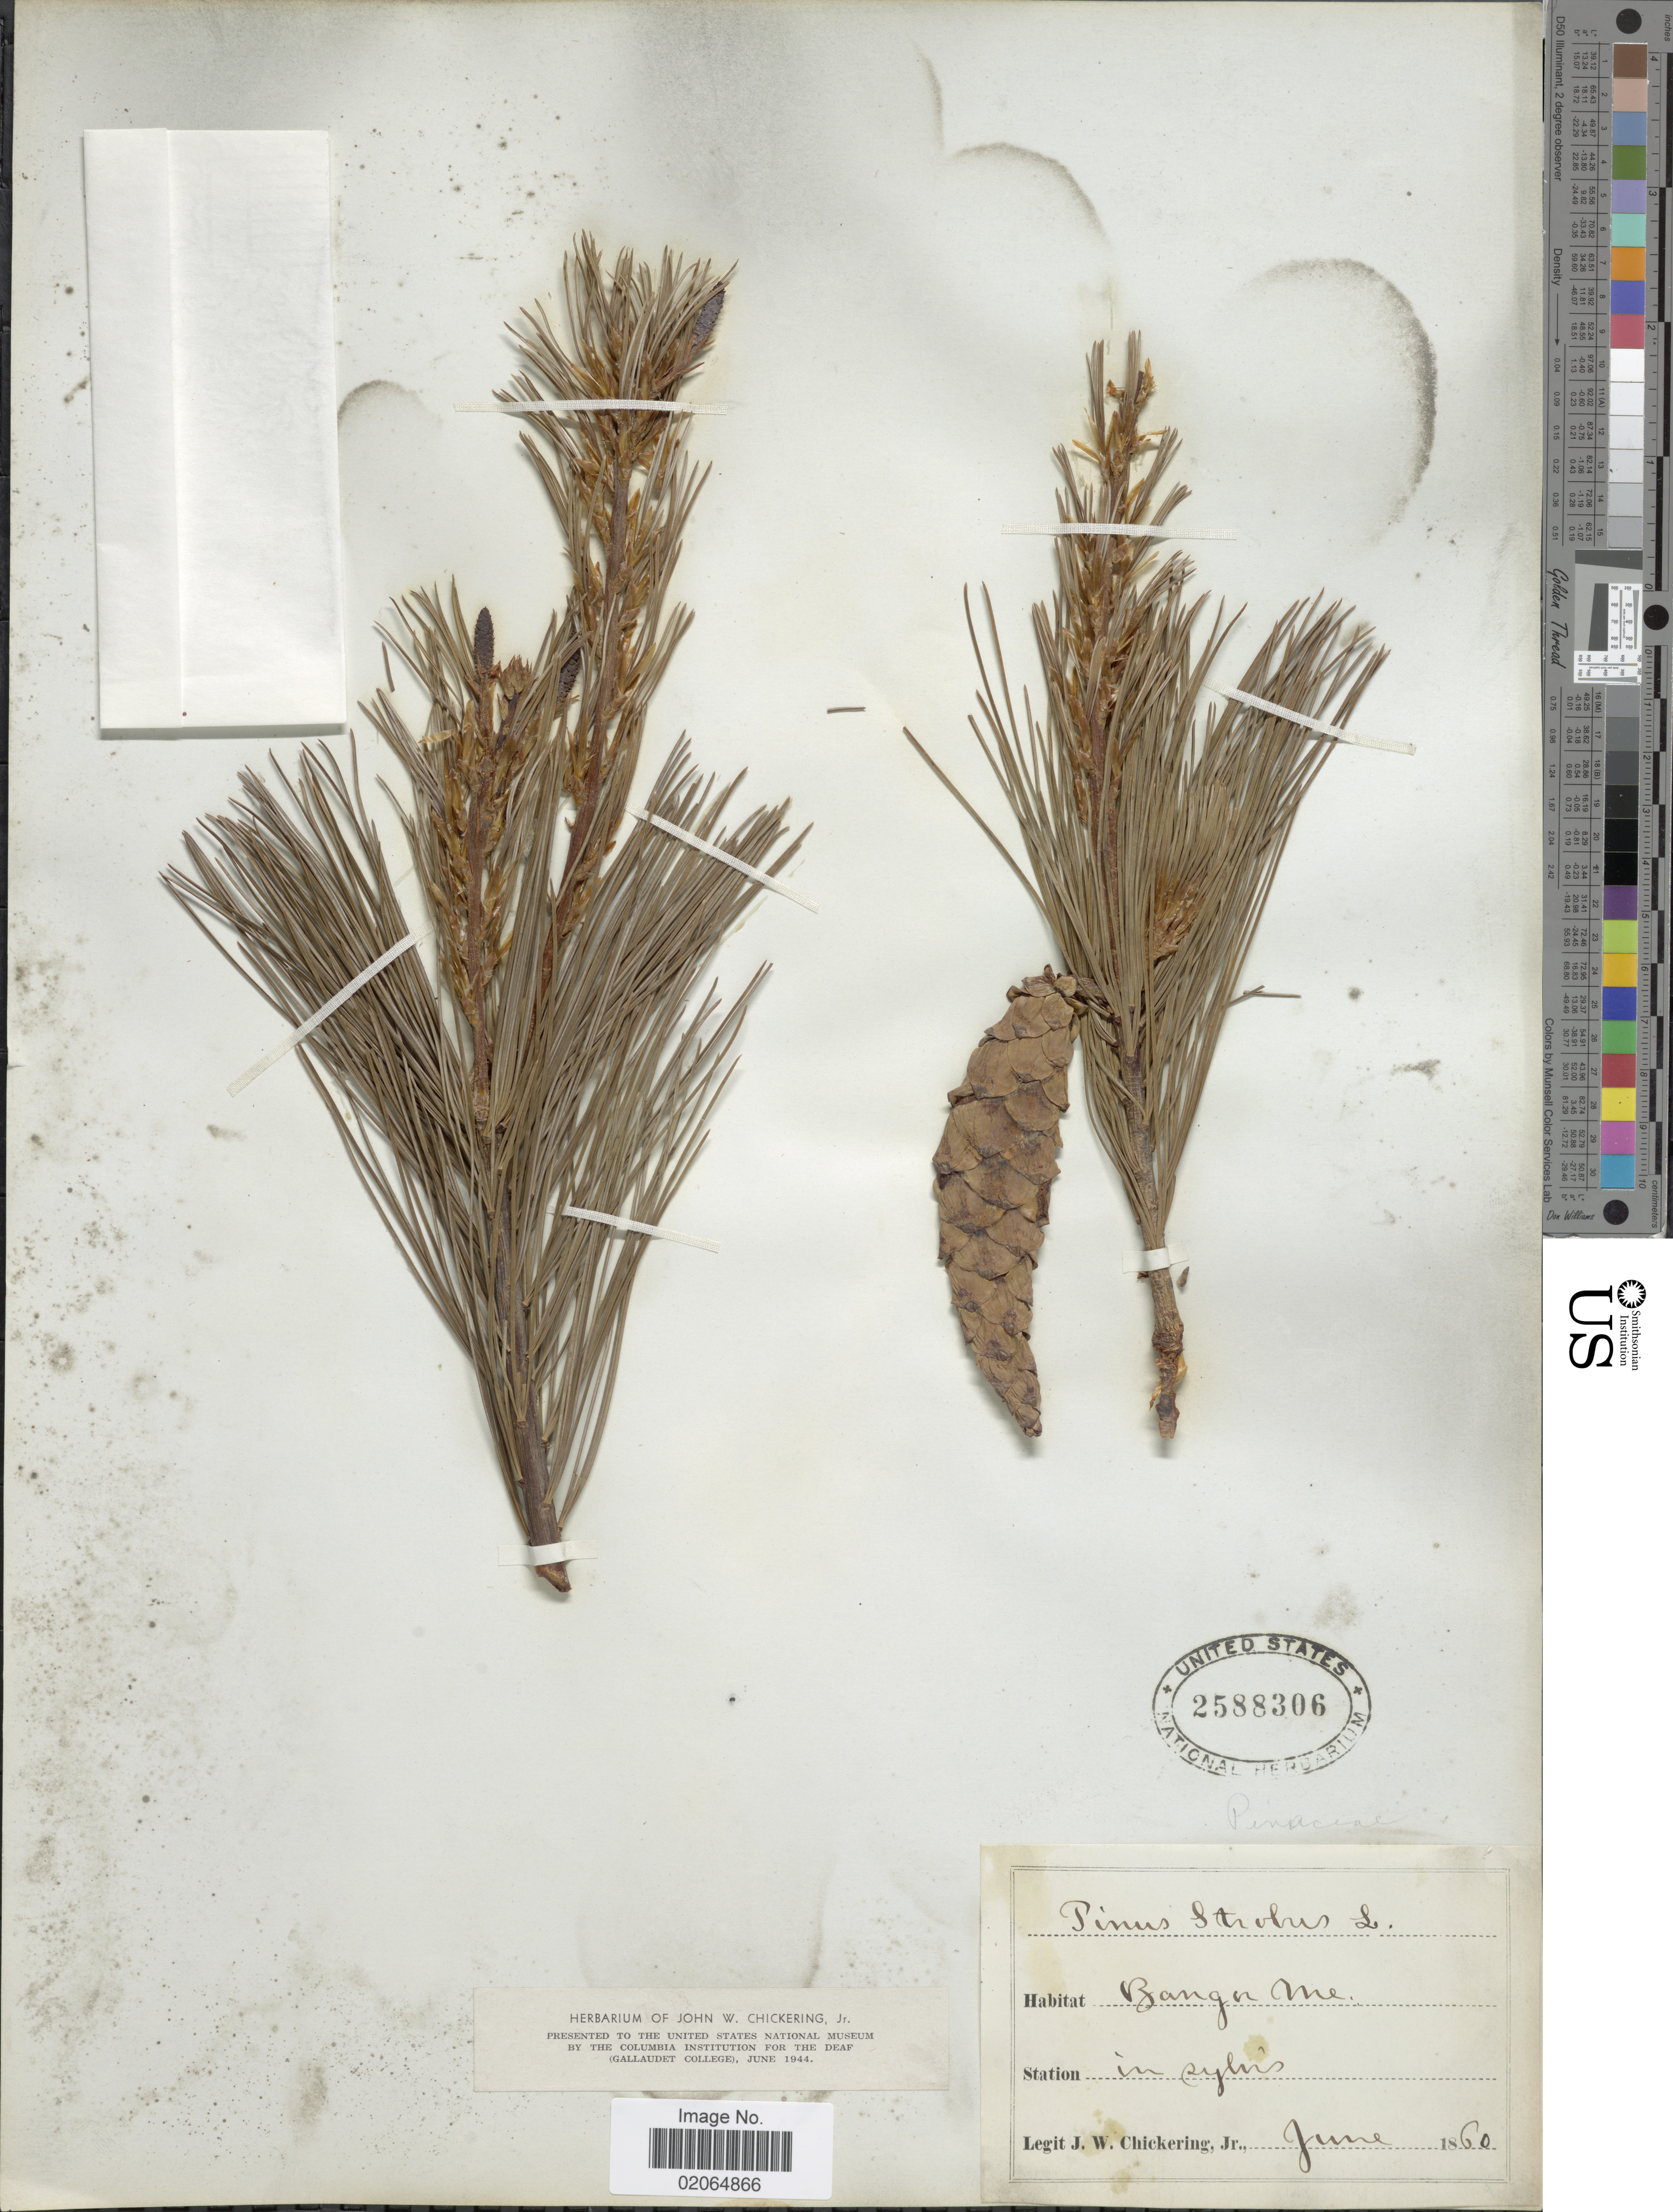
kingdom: Plantae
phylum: Tracheophyta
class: Pinopsida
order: Pinales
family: Pinaceae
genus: Pinus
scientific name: Pinus strobus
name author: L.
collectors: J. W. Chickering Jr.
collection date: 1860-06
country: United States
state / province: Maine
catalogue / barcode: US 2588306